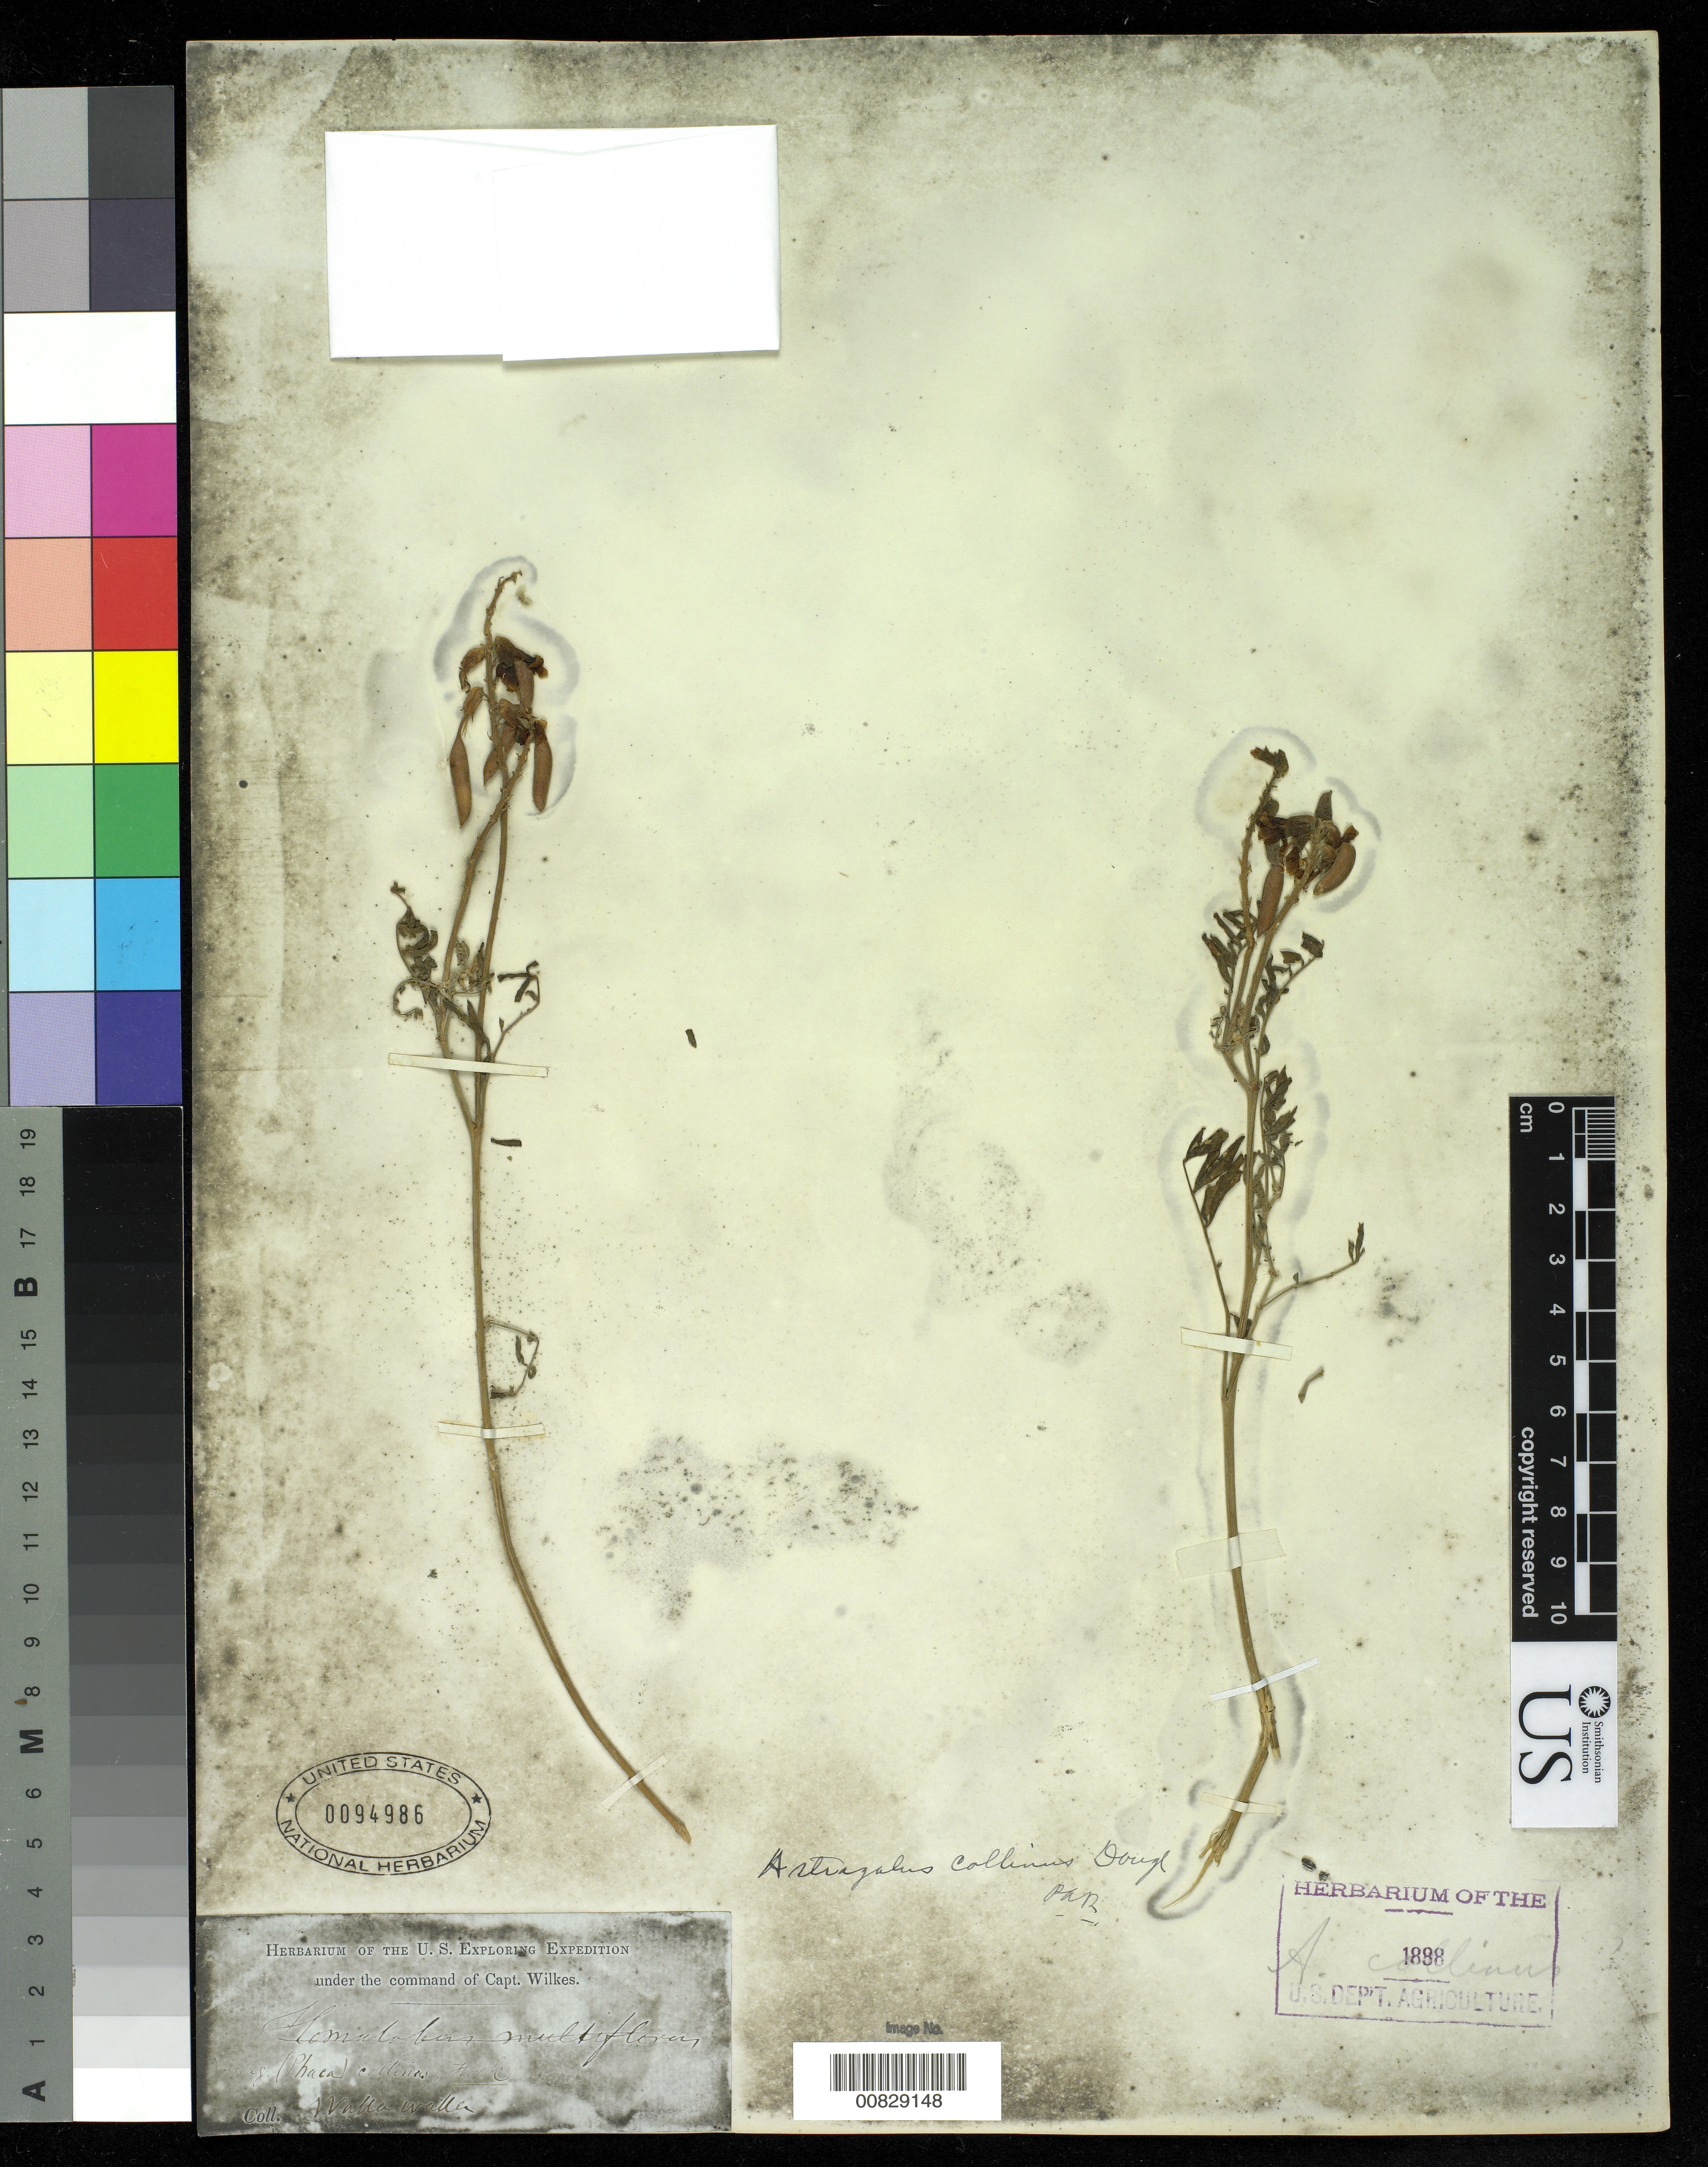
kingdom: Plantae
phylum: Tracheophyta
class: Magnoliopsida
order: Fabales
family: Fabaceae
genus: Astragalus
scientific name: Astragalus collinus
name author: Douglas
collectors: Wilkes Explor. Exped.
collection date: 1838/1842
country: United States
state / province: Washington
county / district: Walla Walla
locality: Walla Walla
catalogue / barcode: US 94986